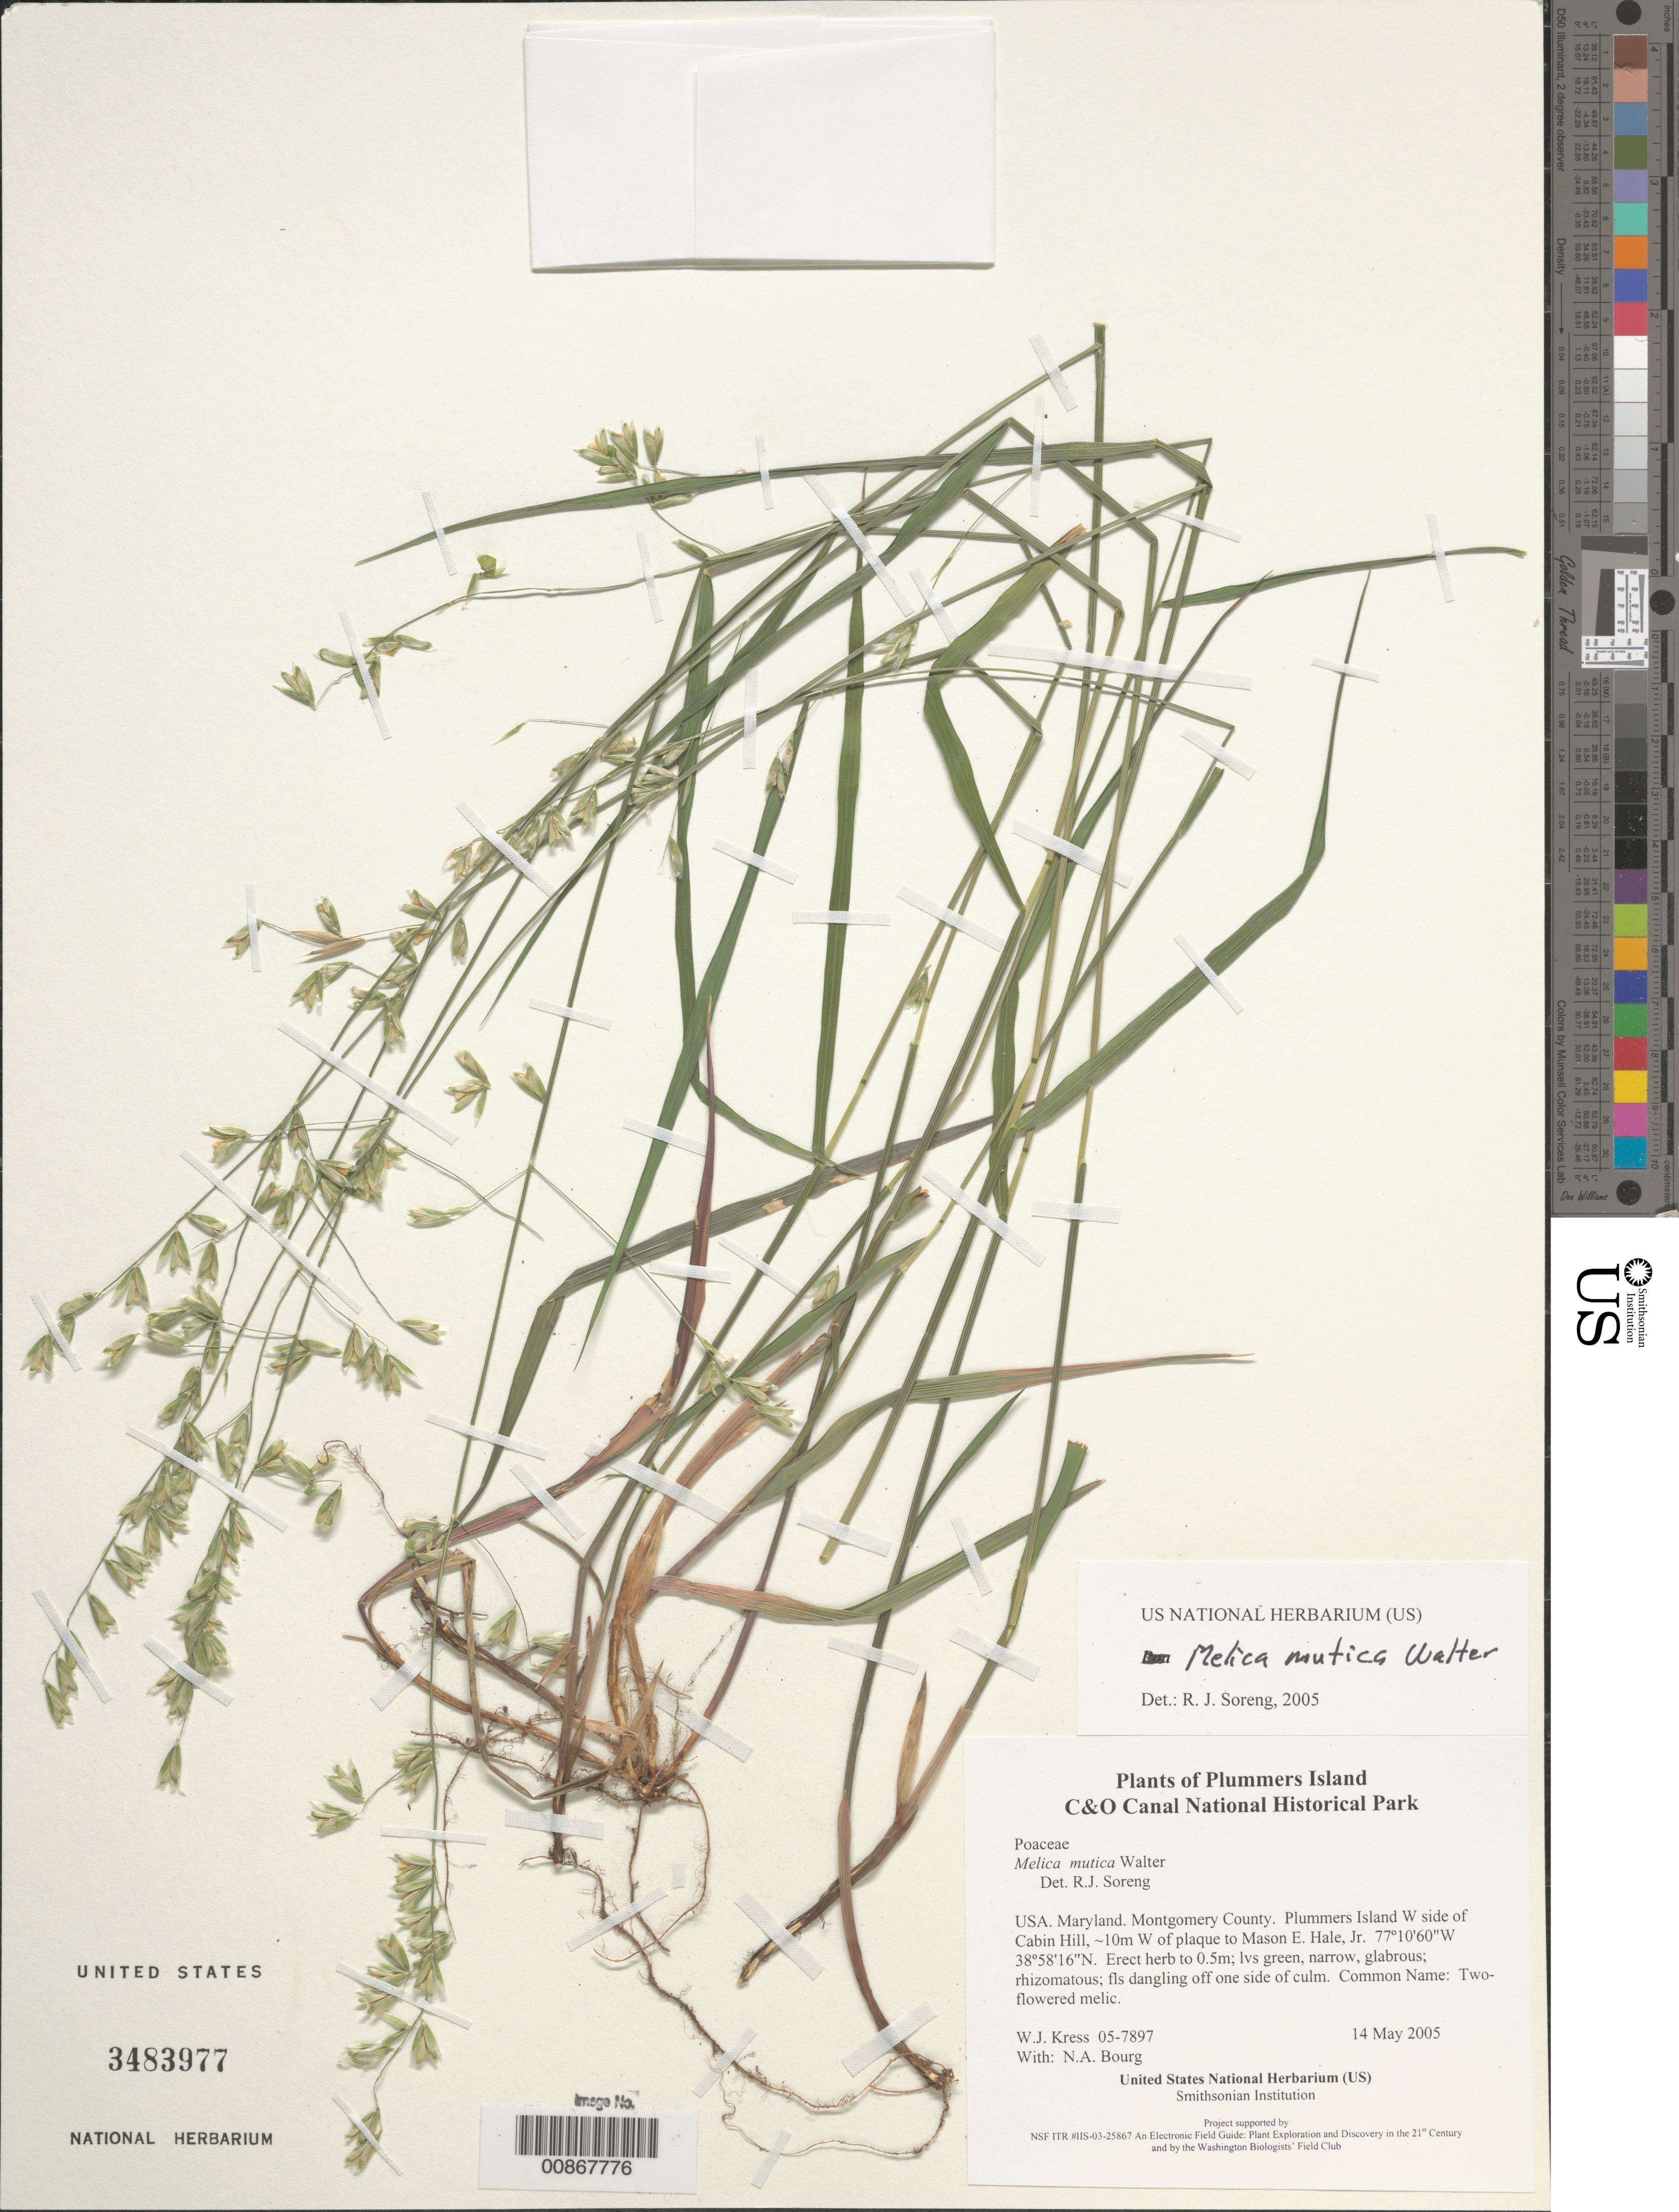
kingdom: Plantae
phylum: Tracheophyta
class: Liliopsida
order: Poales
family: Poaceae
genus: Melica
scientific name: Melica mutica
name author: Walter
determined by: Soreng, Robert J., Research Associate (BOT), Smithsonian Institution - National Museum of Natural History (UNITED STATES)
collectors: W. J. Kress & N. A. Bourg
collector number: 05-7897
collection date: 2005-05-14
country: United States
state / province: Maryland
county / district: Montgomery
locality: Chesapeake and Ohio Canal National Historical Park, Plummers Island W side of Cabin Hill, ~10m W of plaque to Mason E. Hale, Jr.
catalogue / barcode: US 3483977